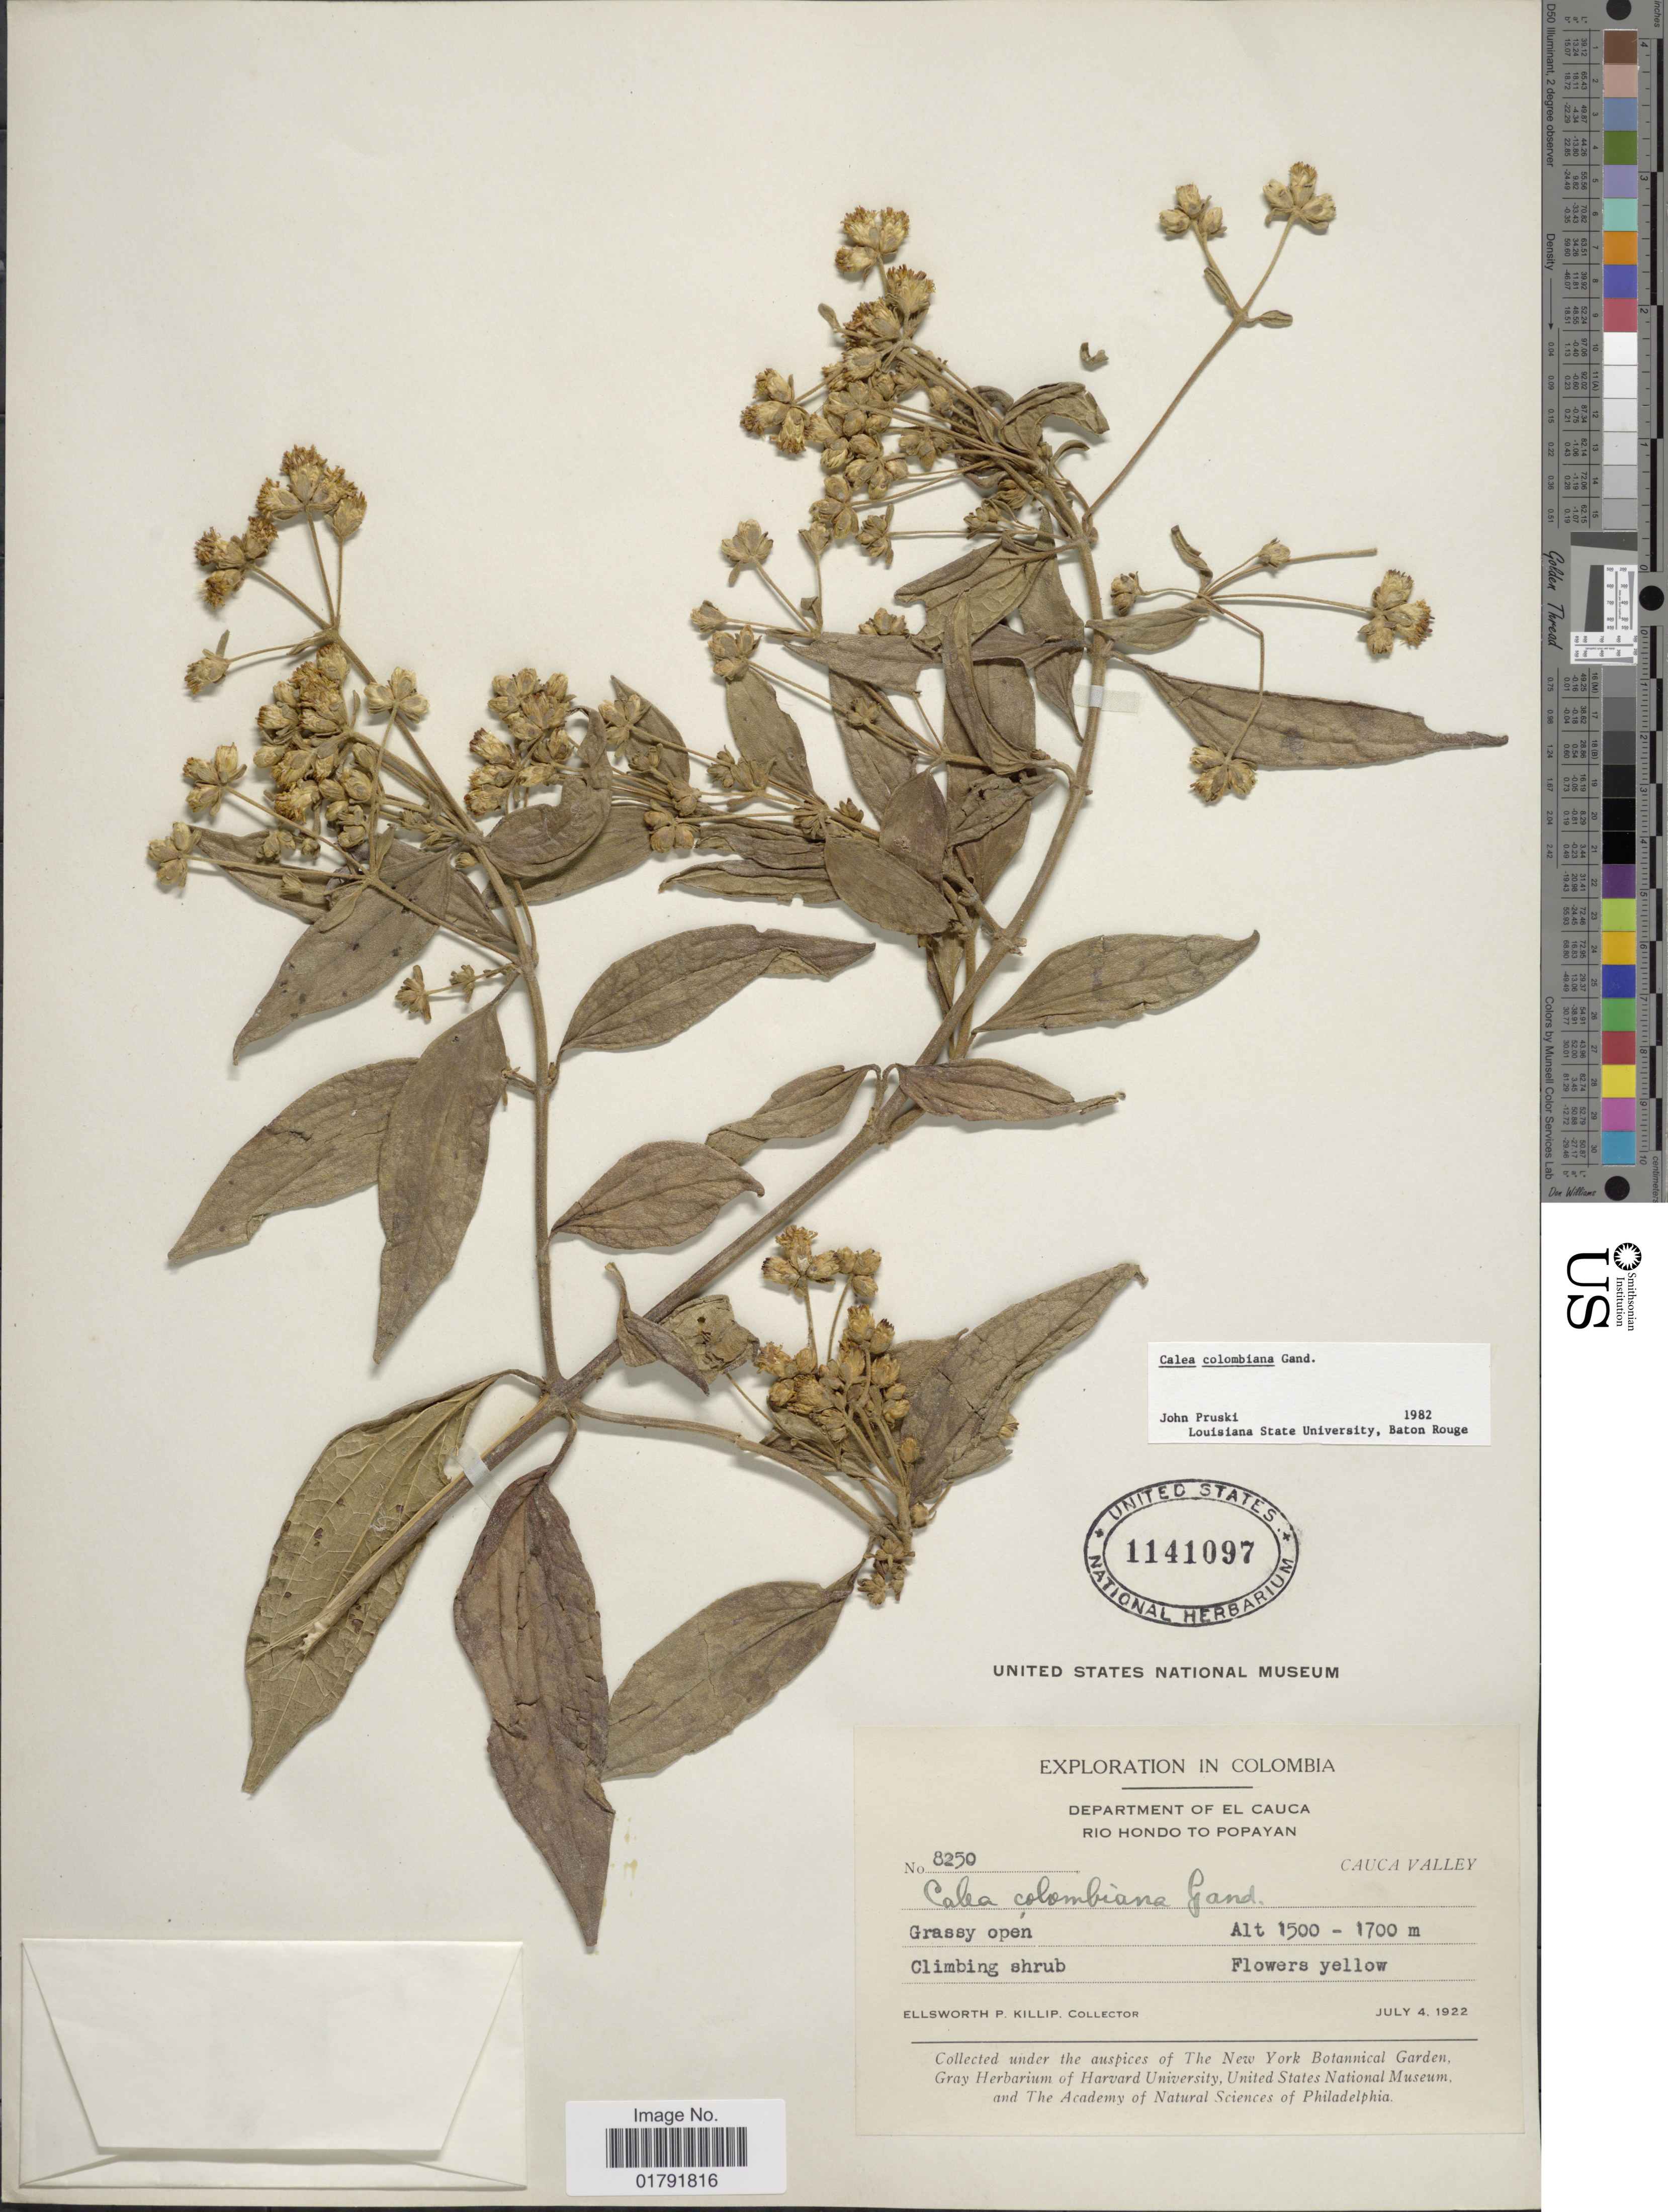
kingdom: Plantae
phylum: Tracheophyta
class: Magnoliopsida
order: Asterales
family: Asteraceae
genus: Calea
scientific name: Calea colombiana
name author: Gand.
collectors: E. P. Killip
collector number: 8250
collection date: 1922-07-04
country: Colombia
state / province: Valle del Cauca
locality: El Cauca, Rio Hondo to Popayan, Cauca Valley.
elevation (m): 1500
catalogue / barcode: US 1141097